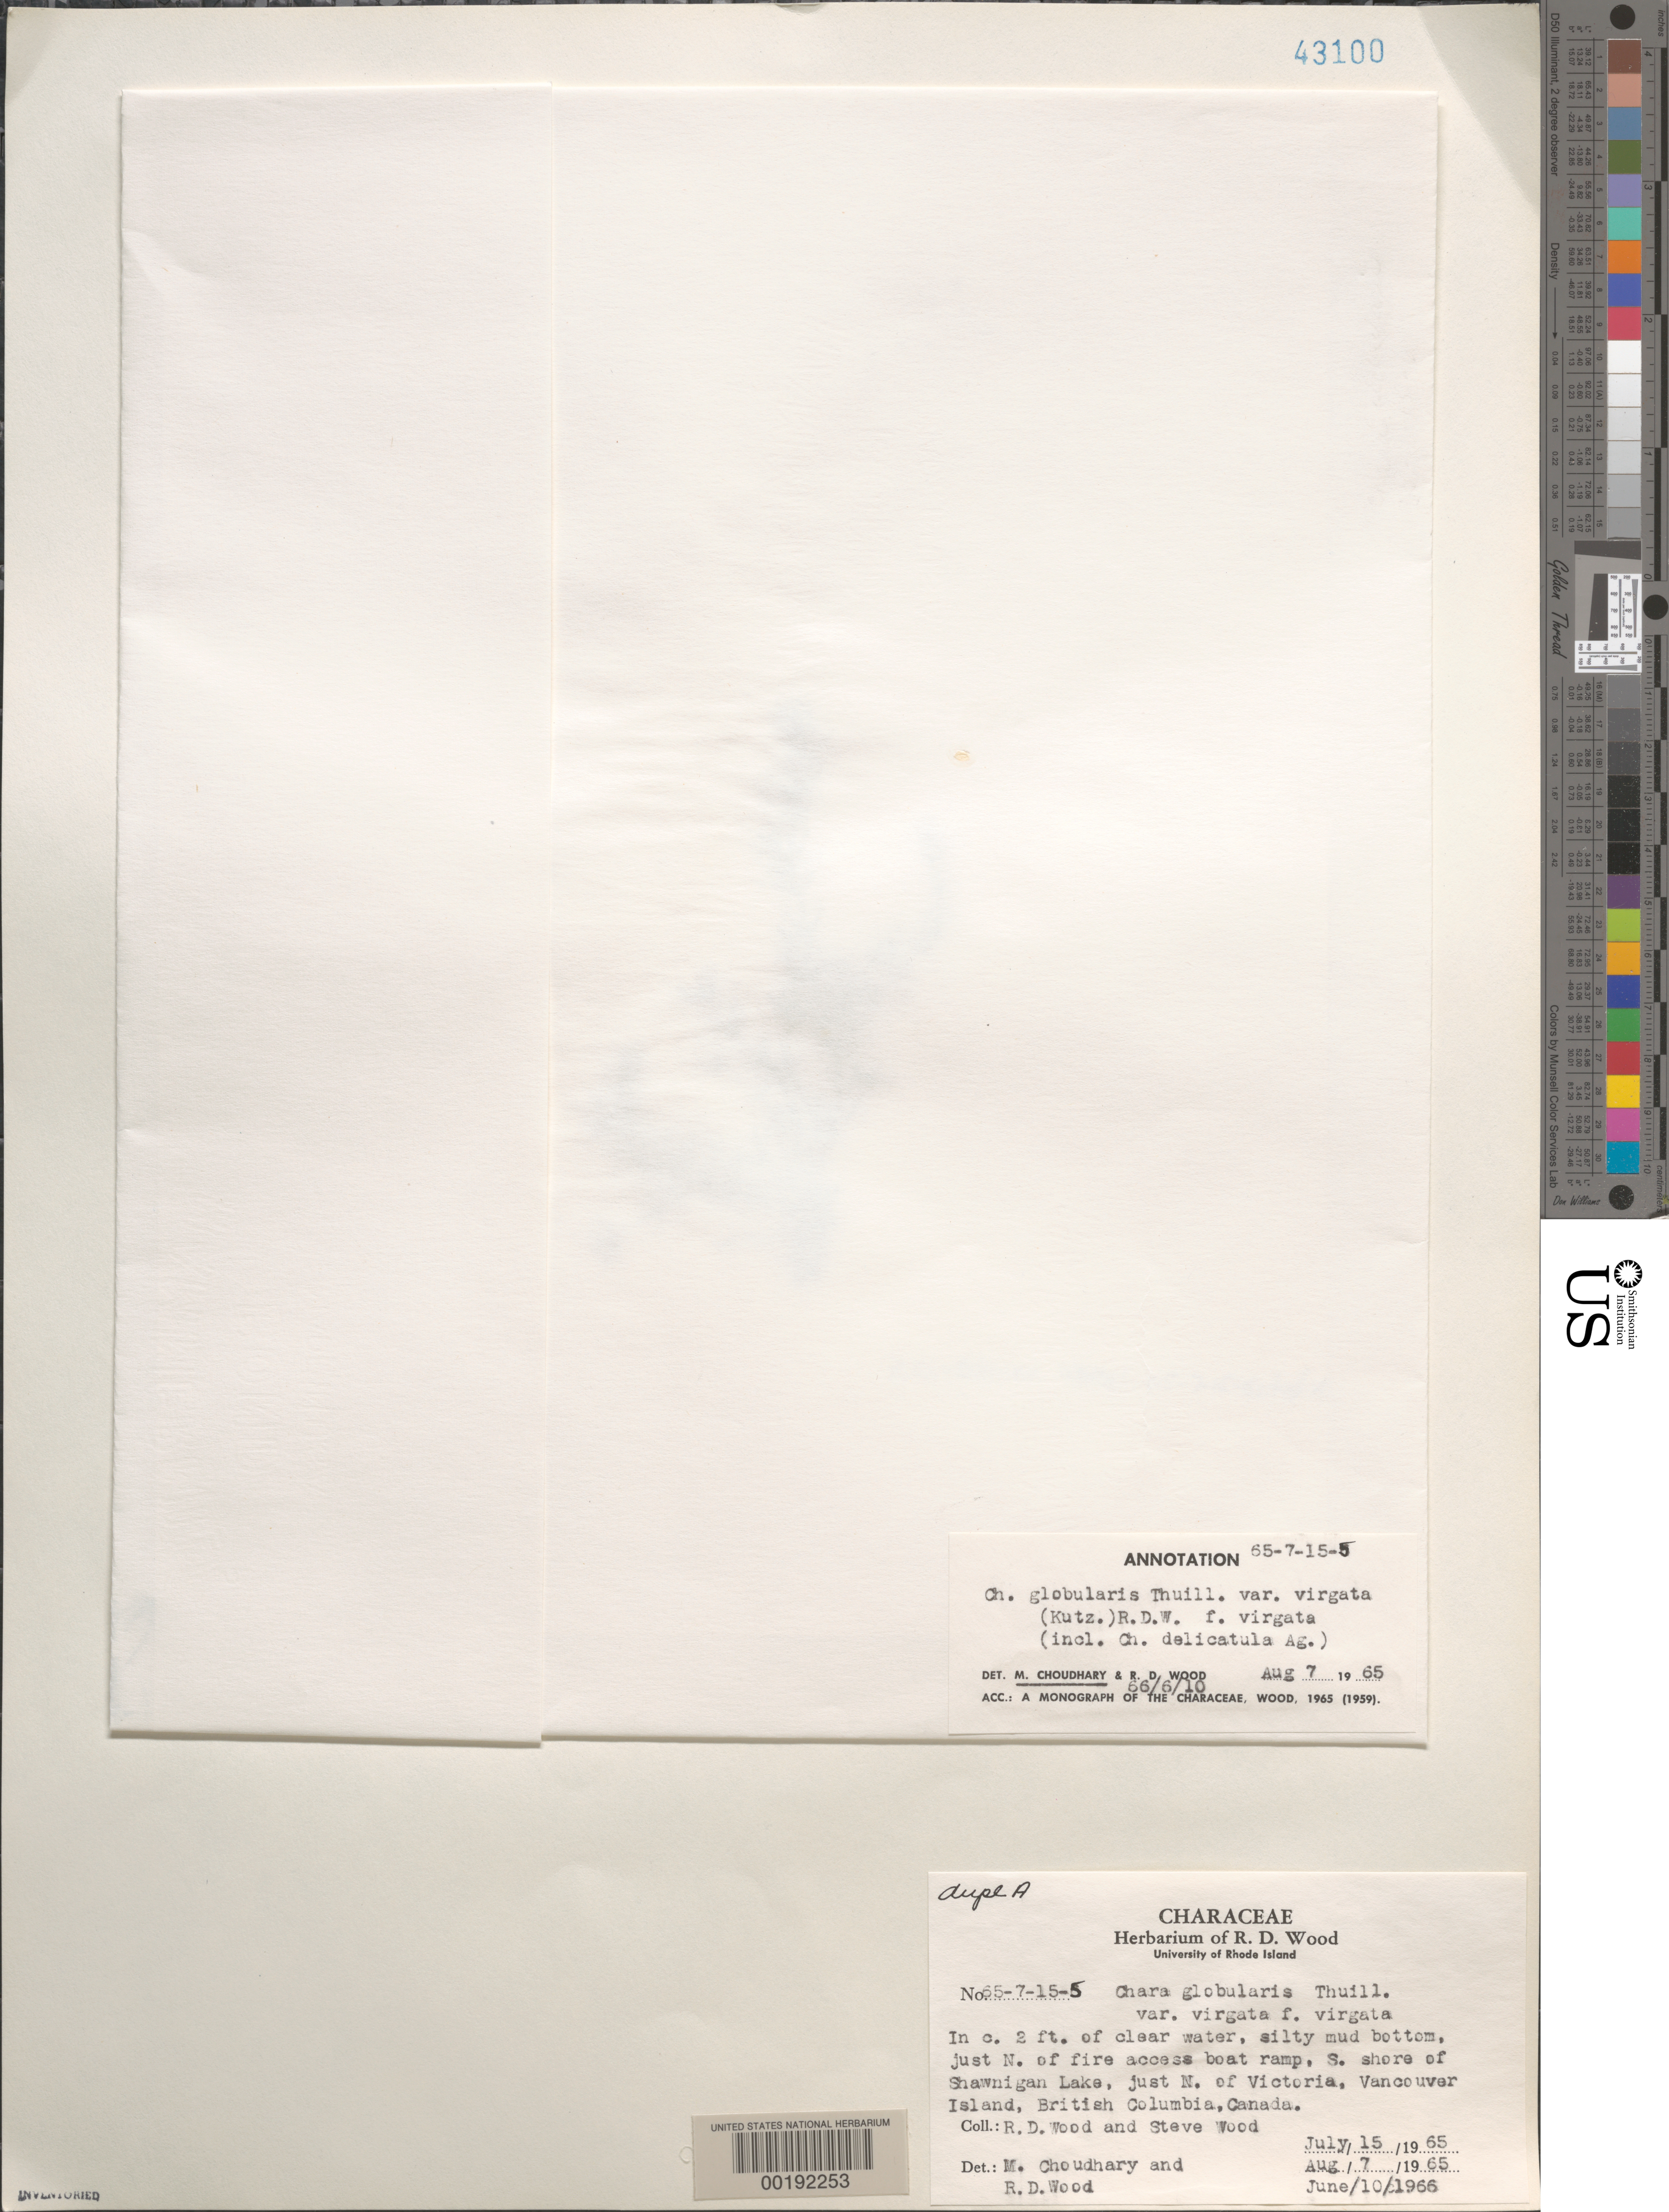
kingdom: Plantae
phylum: Charophyta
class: Charophyceae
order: Charales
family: Characeae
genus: Chara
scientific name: Chara globularis var. virgata forma virgata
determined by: Wood, R. D.; Choudhary, M. C.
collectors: R. Wood & S. Wood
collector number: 65-7-15-5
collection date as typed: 15 Jul 1965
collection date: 1965-07-15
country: Canada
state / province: British Columbia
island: Vancouver Island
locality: Shawnigan Lake, just north of Victoria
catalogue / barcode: US 43100